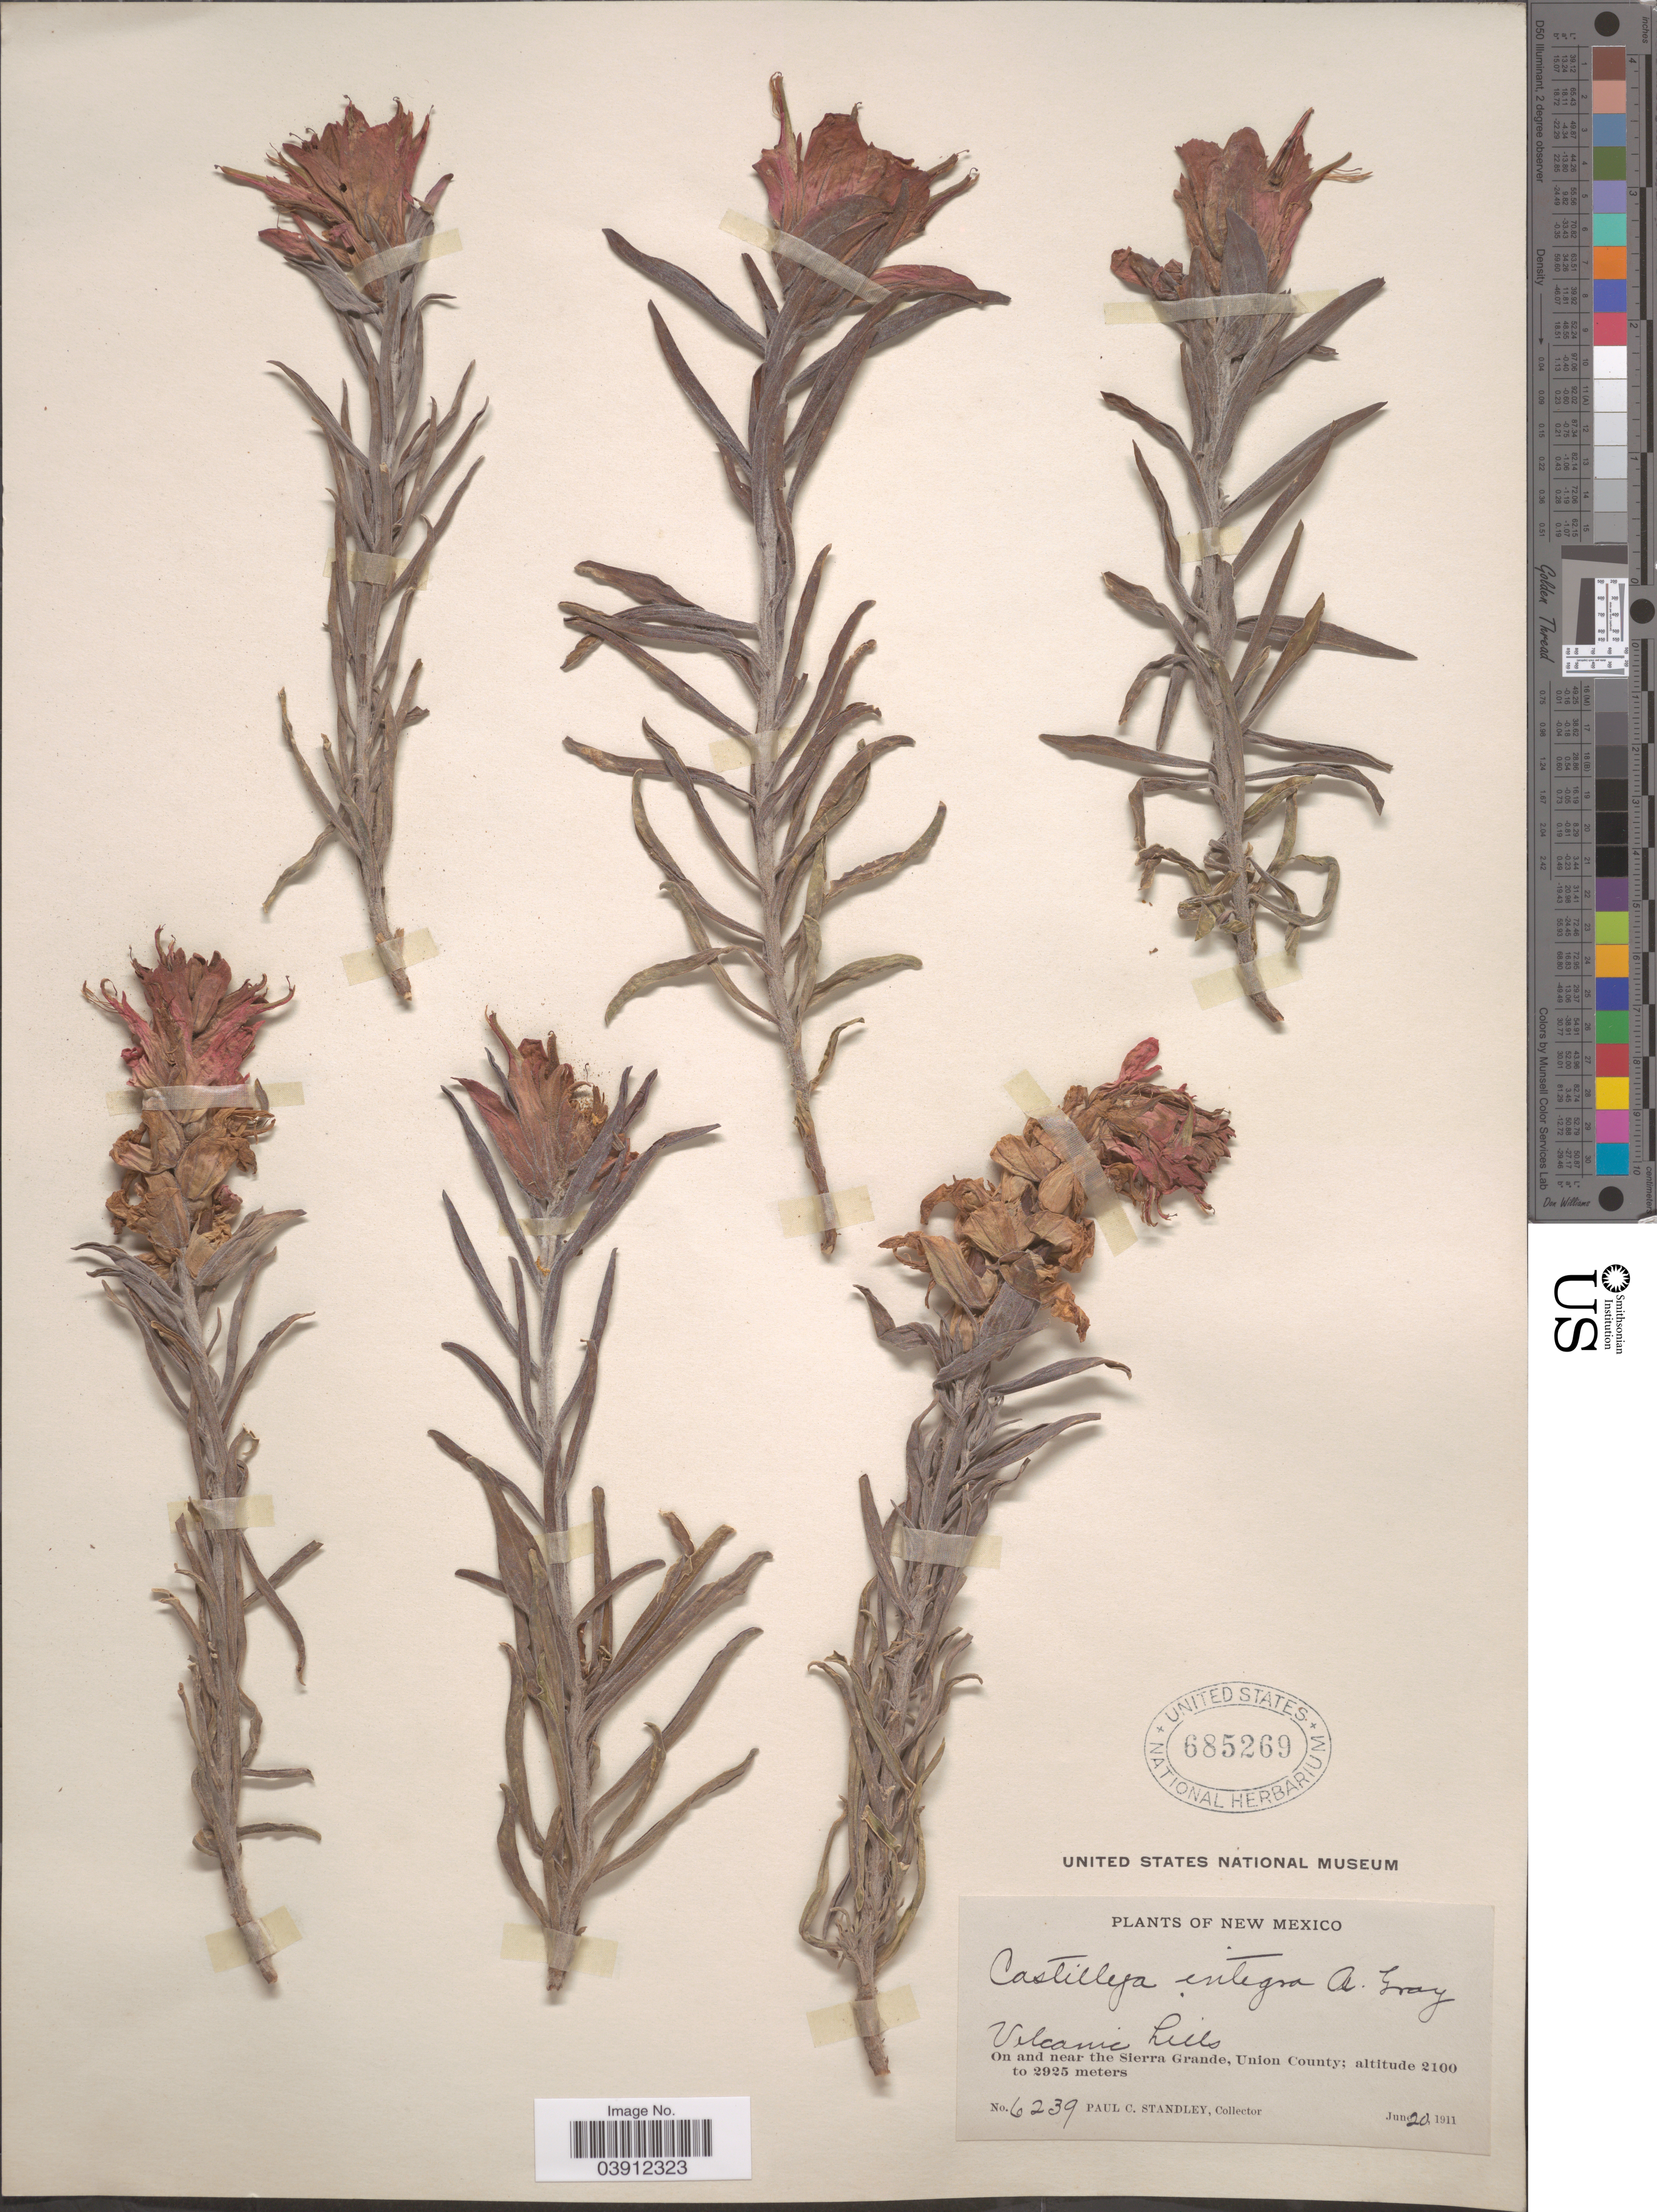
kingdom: Plantae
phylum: Tracheophyta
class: Magnoliopsida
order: Lamiales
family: Orobanchaceae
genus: Castilleja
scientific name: Castilleja integra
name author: A. Gray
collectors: P. C. Standley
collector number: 6239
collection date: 1911-06-20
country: United States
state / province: New Mexico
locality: Volcanic hills. On and near the Sierra Grande, Union County.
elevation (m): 2100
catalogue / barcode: US 685269